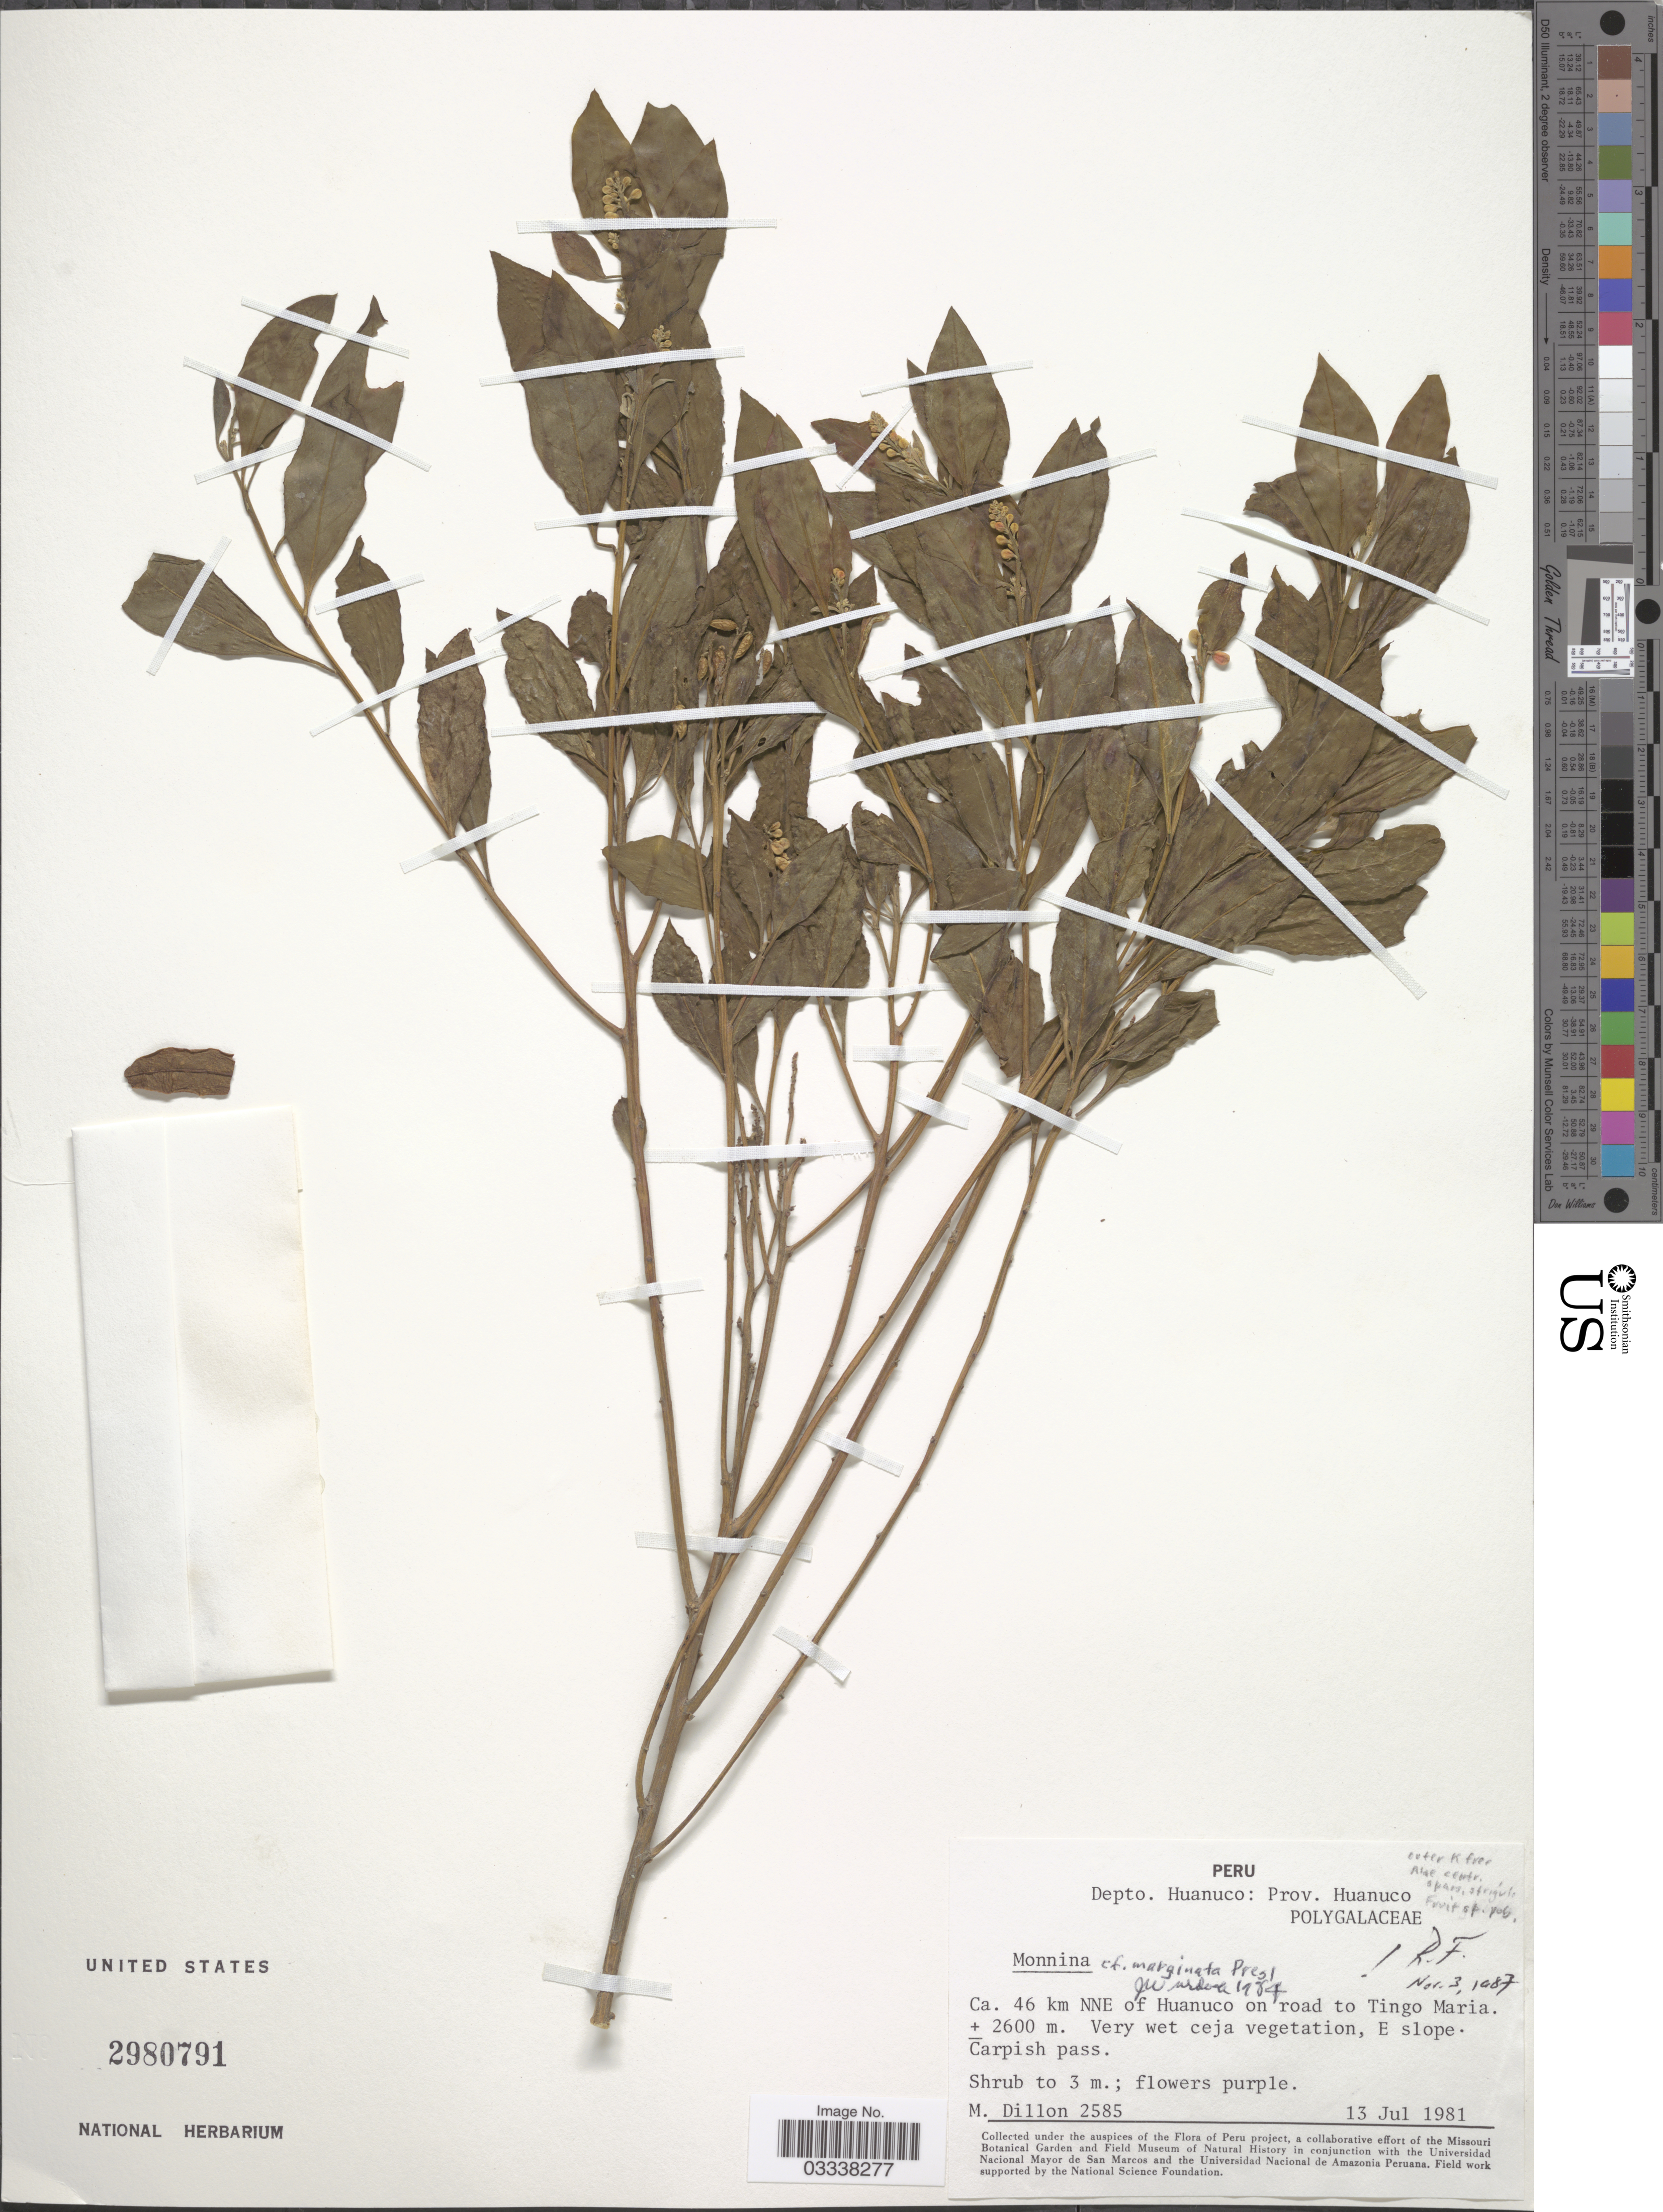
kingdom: Plantae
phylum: Tracheophyta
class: Magnoliopsida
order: Fabales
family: Polygalaceae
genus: Monnina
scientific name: Monnina marginata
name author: C. Presl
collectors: M. O. Dillon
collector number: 2585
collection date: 1981-07-13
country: Peru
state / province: Huánuco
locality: Depto. Huanuco: Prov. Huanuco. Ca. 46 km NNE of Huanuco on road to Tingo Maria.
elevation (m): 2600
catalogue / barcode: US 2980791